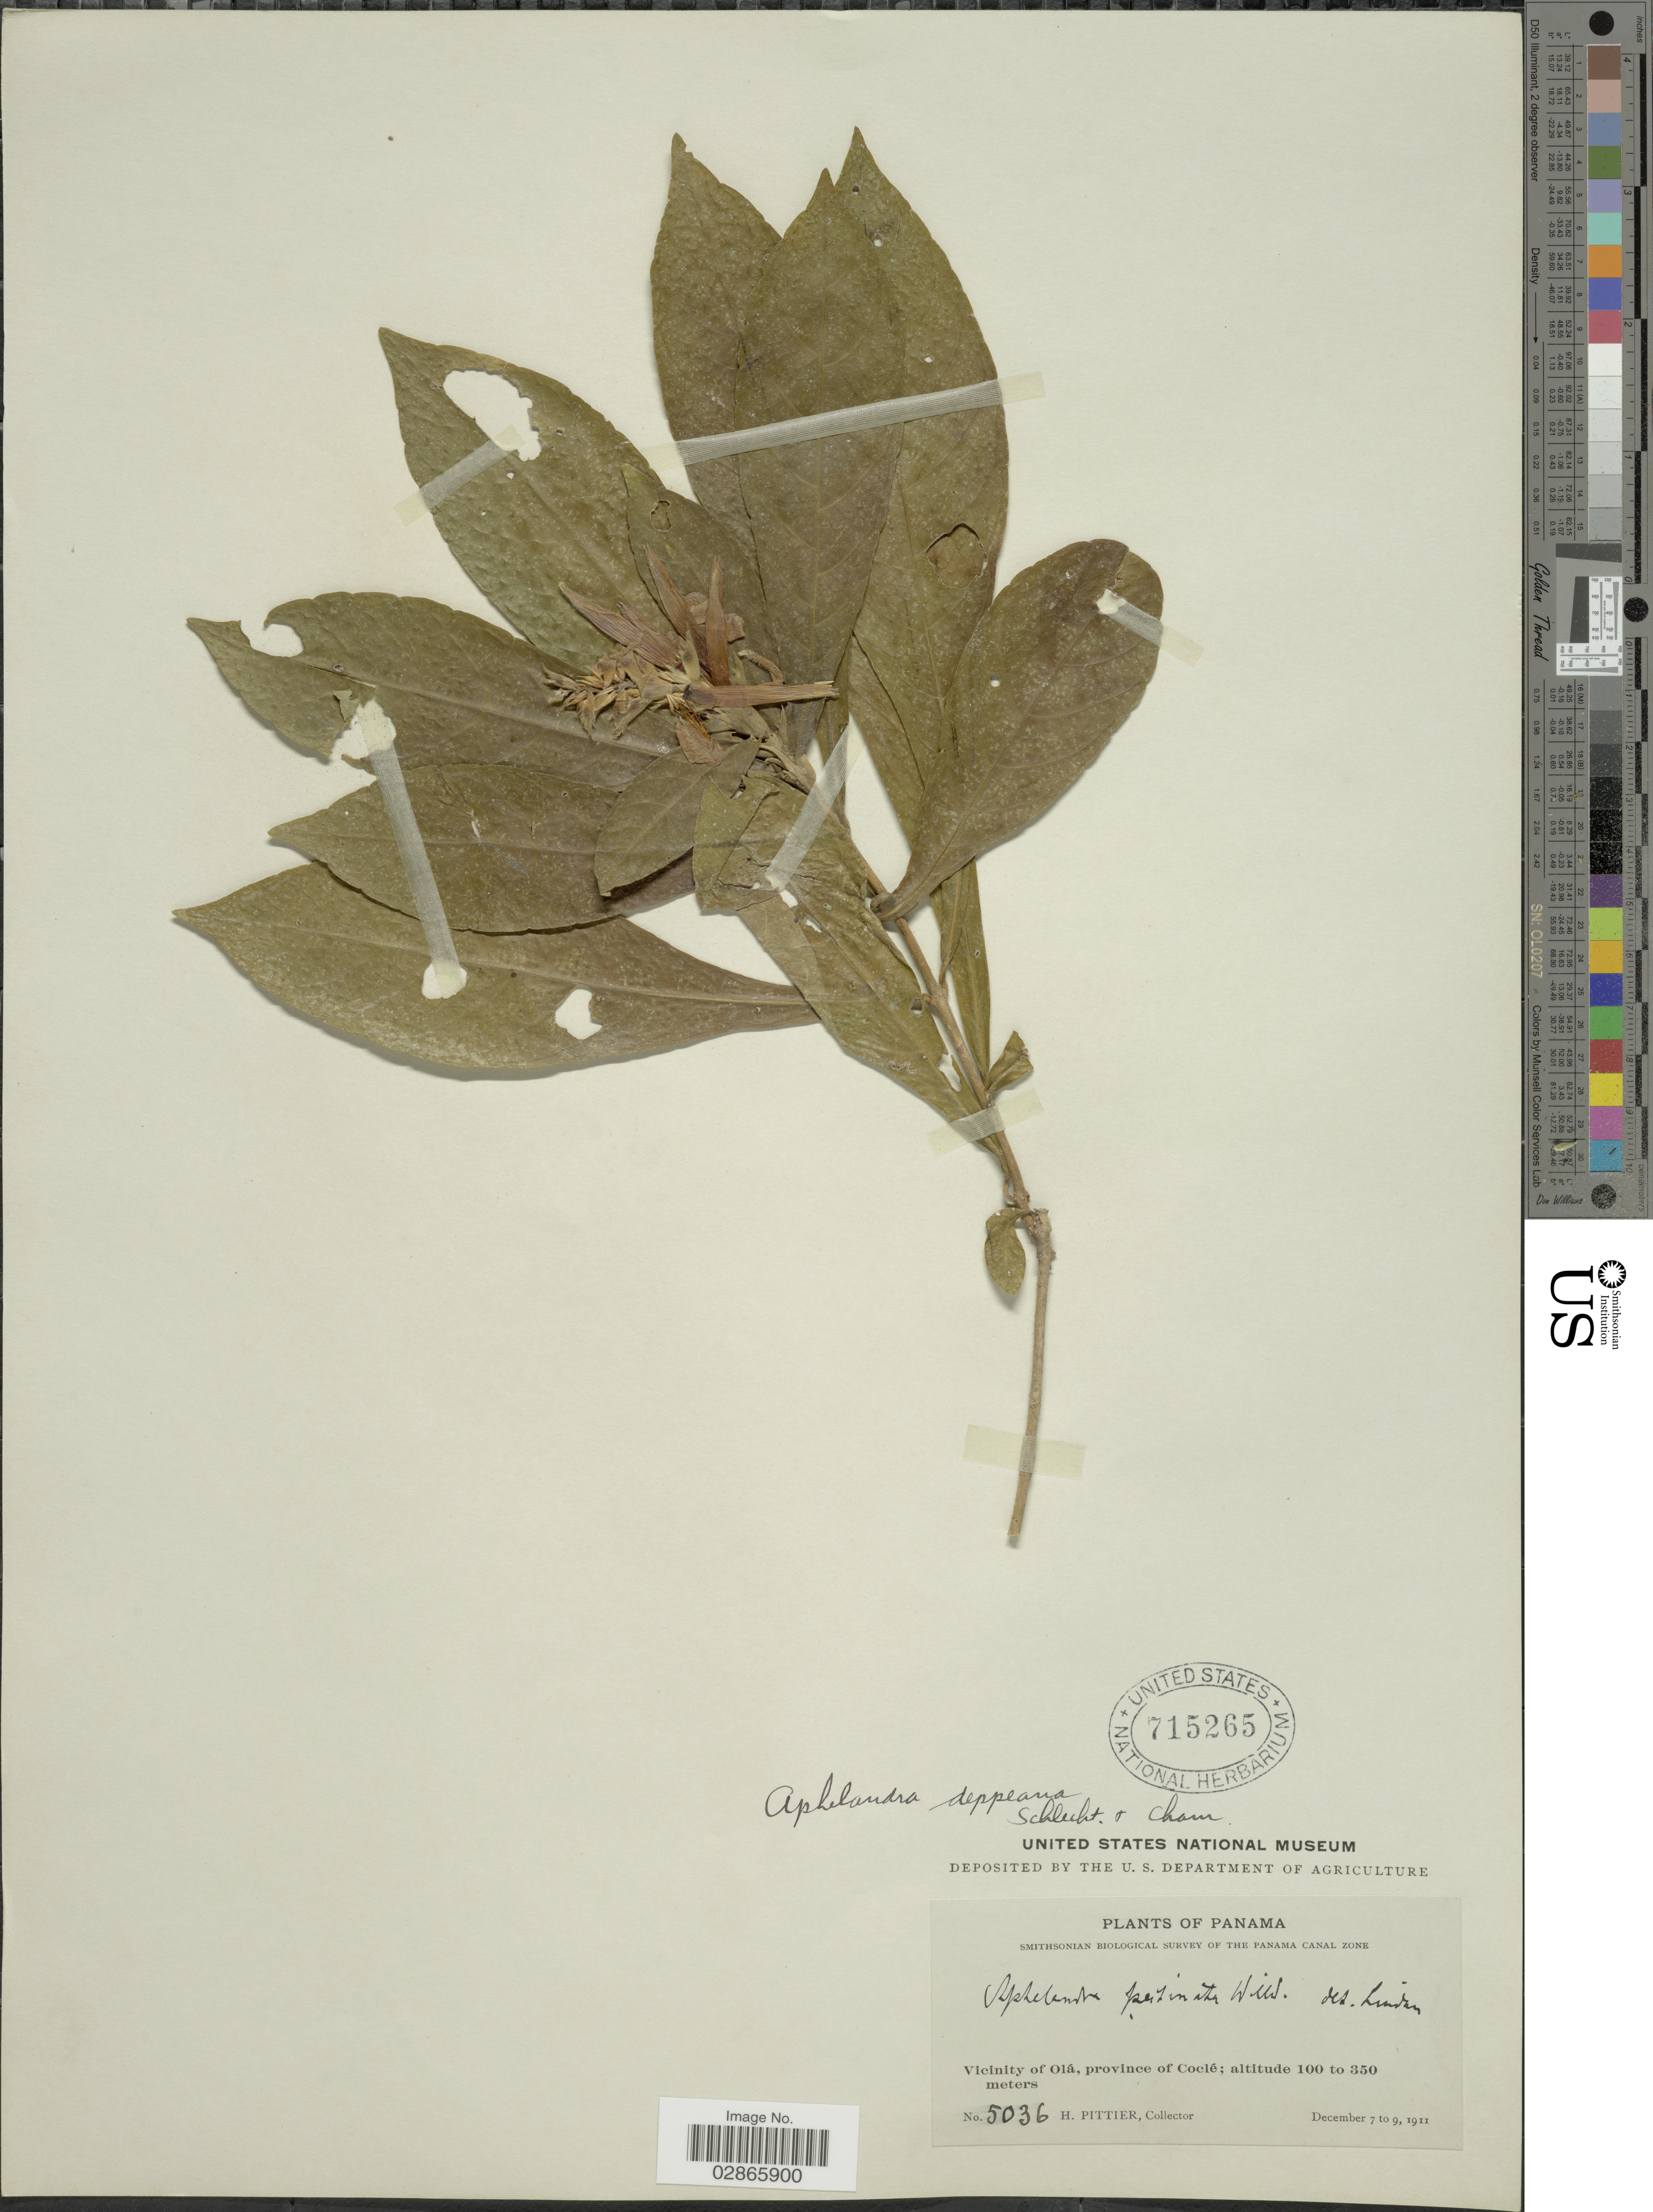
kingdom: Plantae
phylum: Tracheophyta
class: Magnoliopsida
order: Lamiales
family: Acanthaceae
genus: Aphelandra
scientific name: Aphelandra deppeana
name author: Schltdl. & Cham.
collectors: H. F. Pittier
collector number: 5036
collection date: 1911-12-07/1911-12-09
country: Panama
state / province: Coclé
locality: Vicinity of Olá.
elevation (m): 100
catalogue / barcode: US 715265